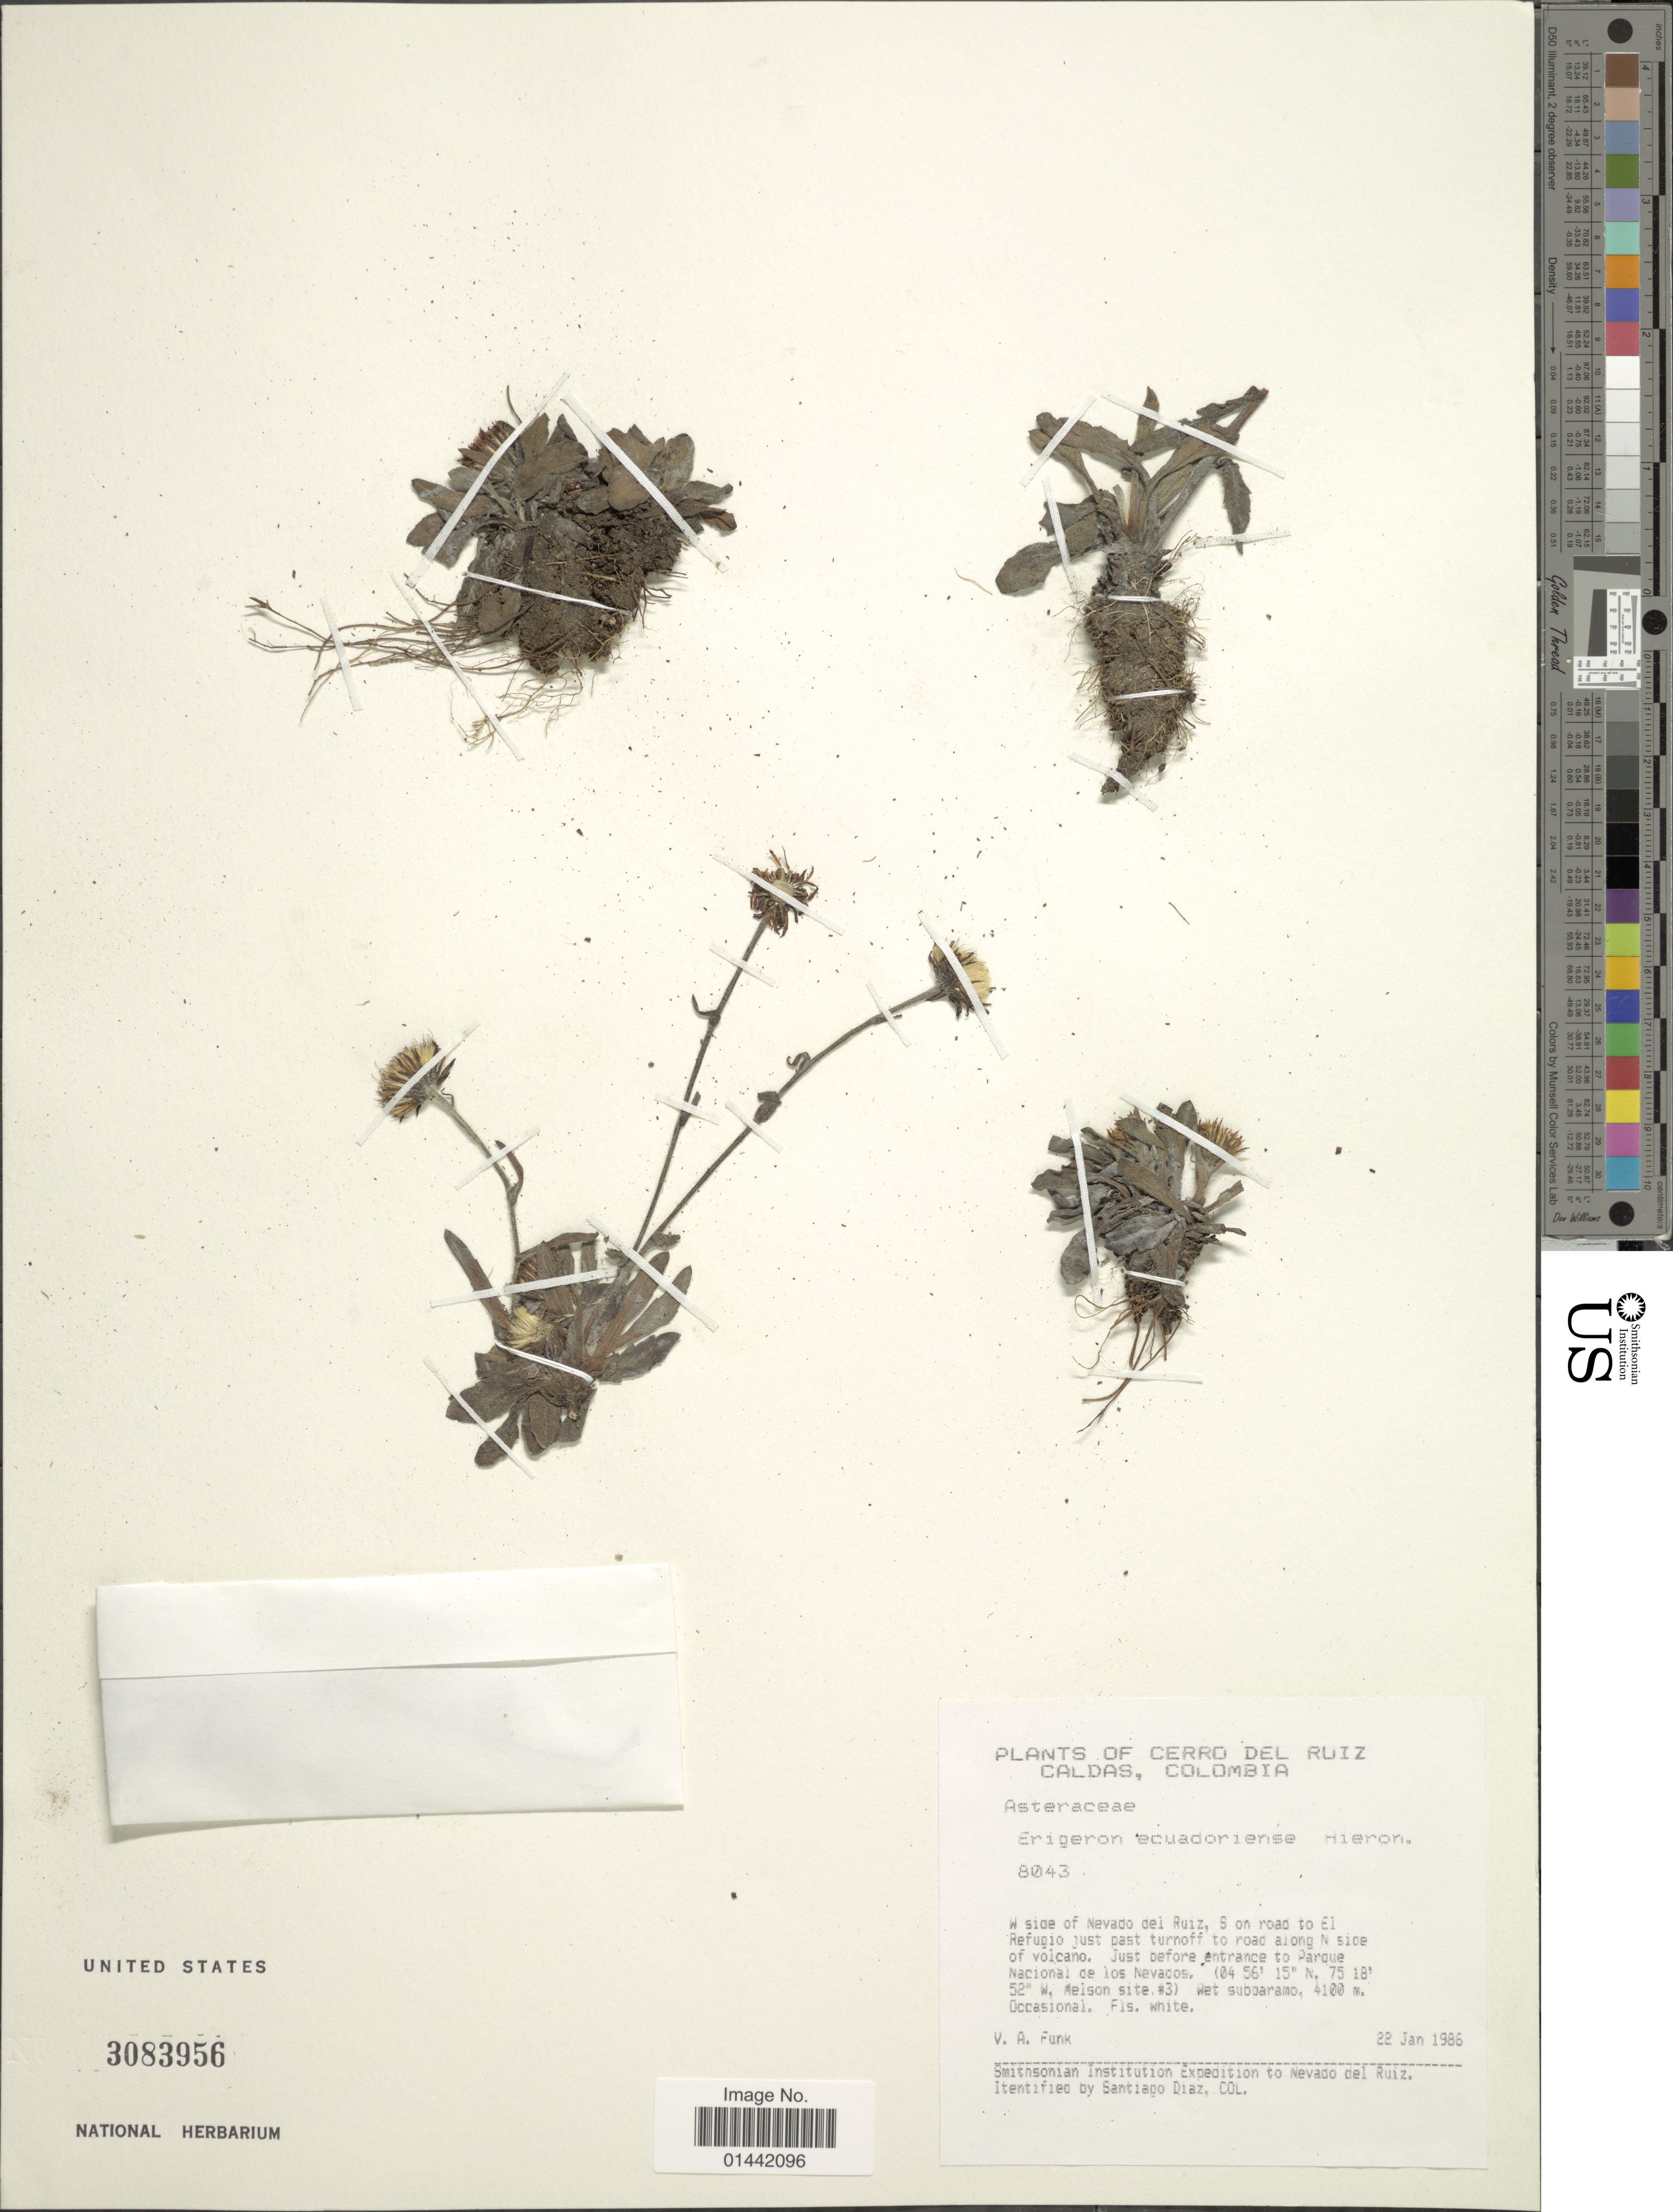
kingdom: Plantae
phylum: Tracheophyta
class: Magnoliopsida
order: Asterales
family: Asteraceae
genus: Erigeron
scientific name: Erigeron chionophilus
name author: Wedd.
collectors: V. Funk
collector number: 8043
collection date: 1986-01-22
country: Colombia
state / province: Caldas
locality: Cerro del Ruiz, W side of Nevado del Ruiz, S on road to El Refugio just past turnoff to road along N side of volcano, just before entrance to Parque Nacional de los Nevados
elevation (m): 4100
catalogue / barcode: US 3083956